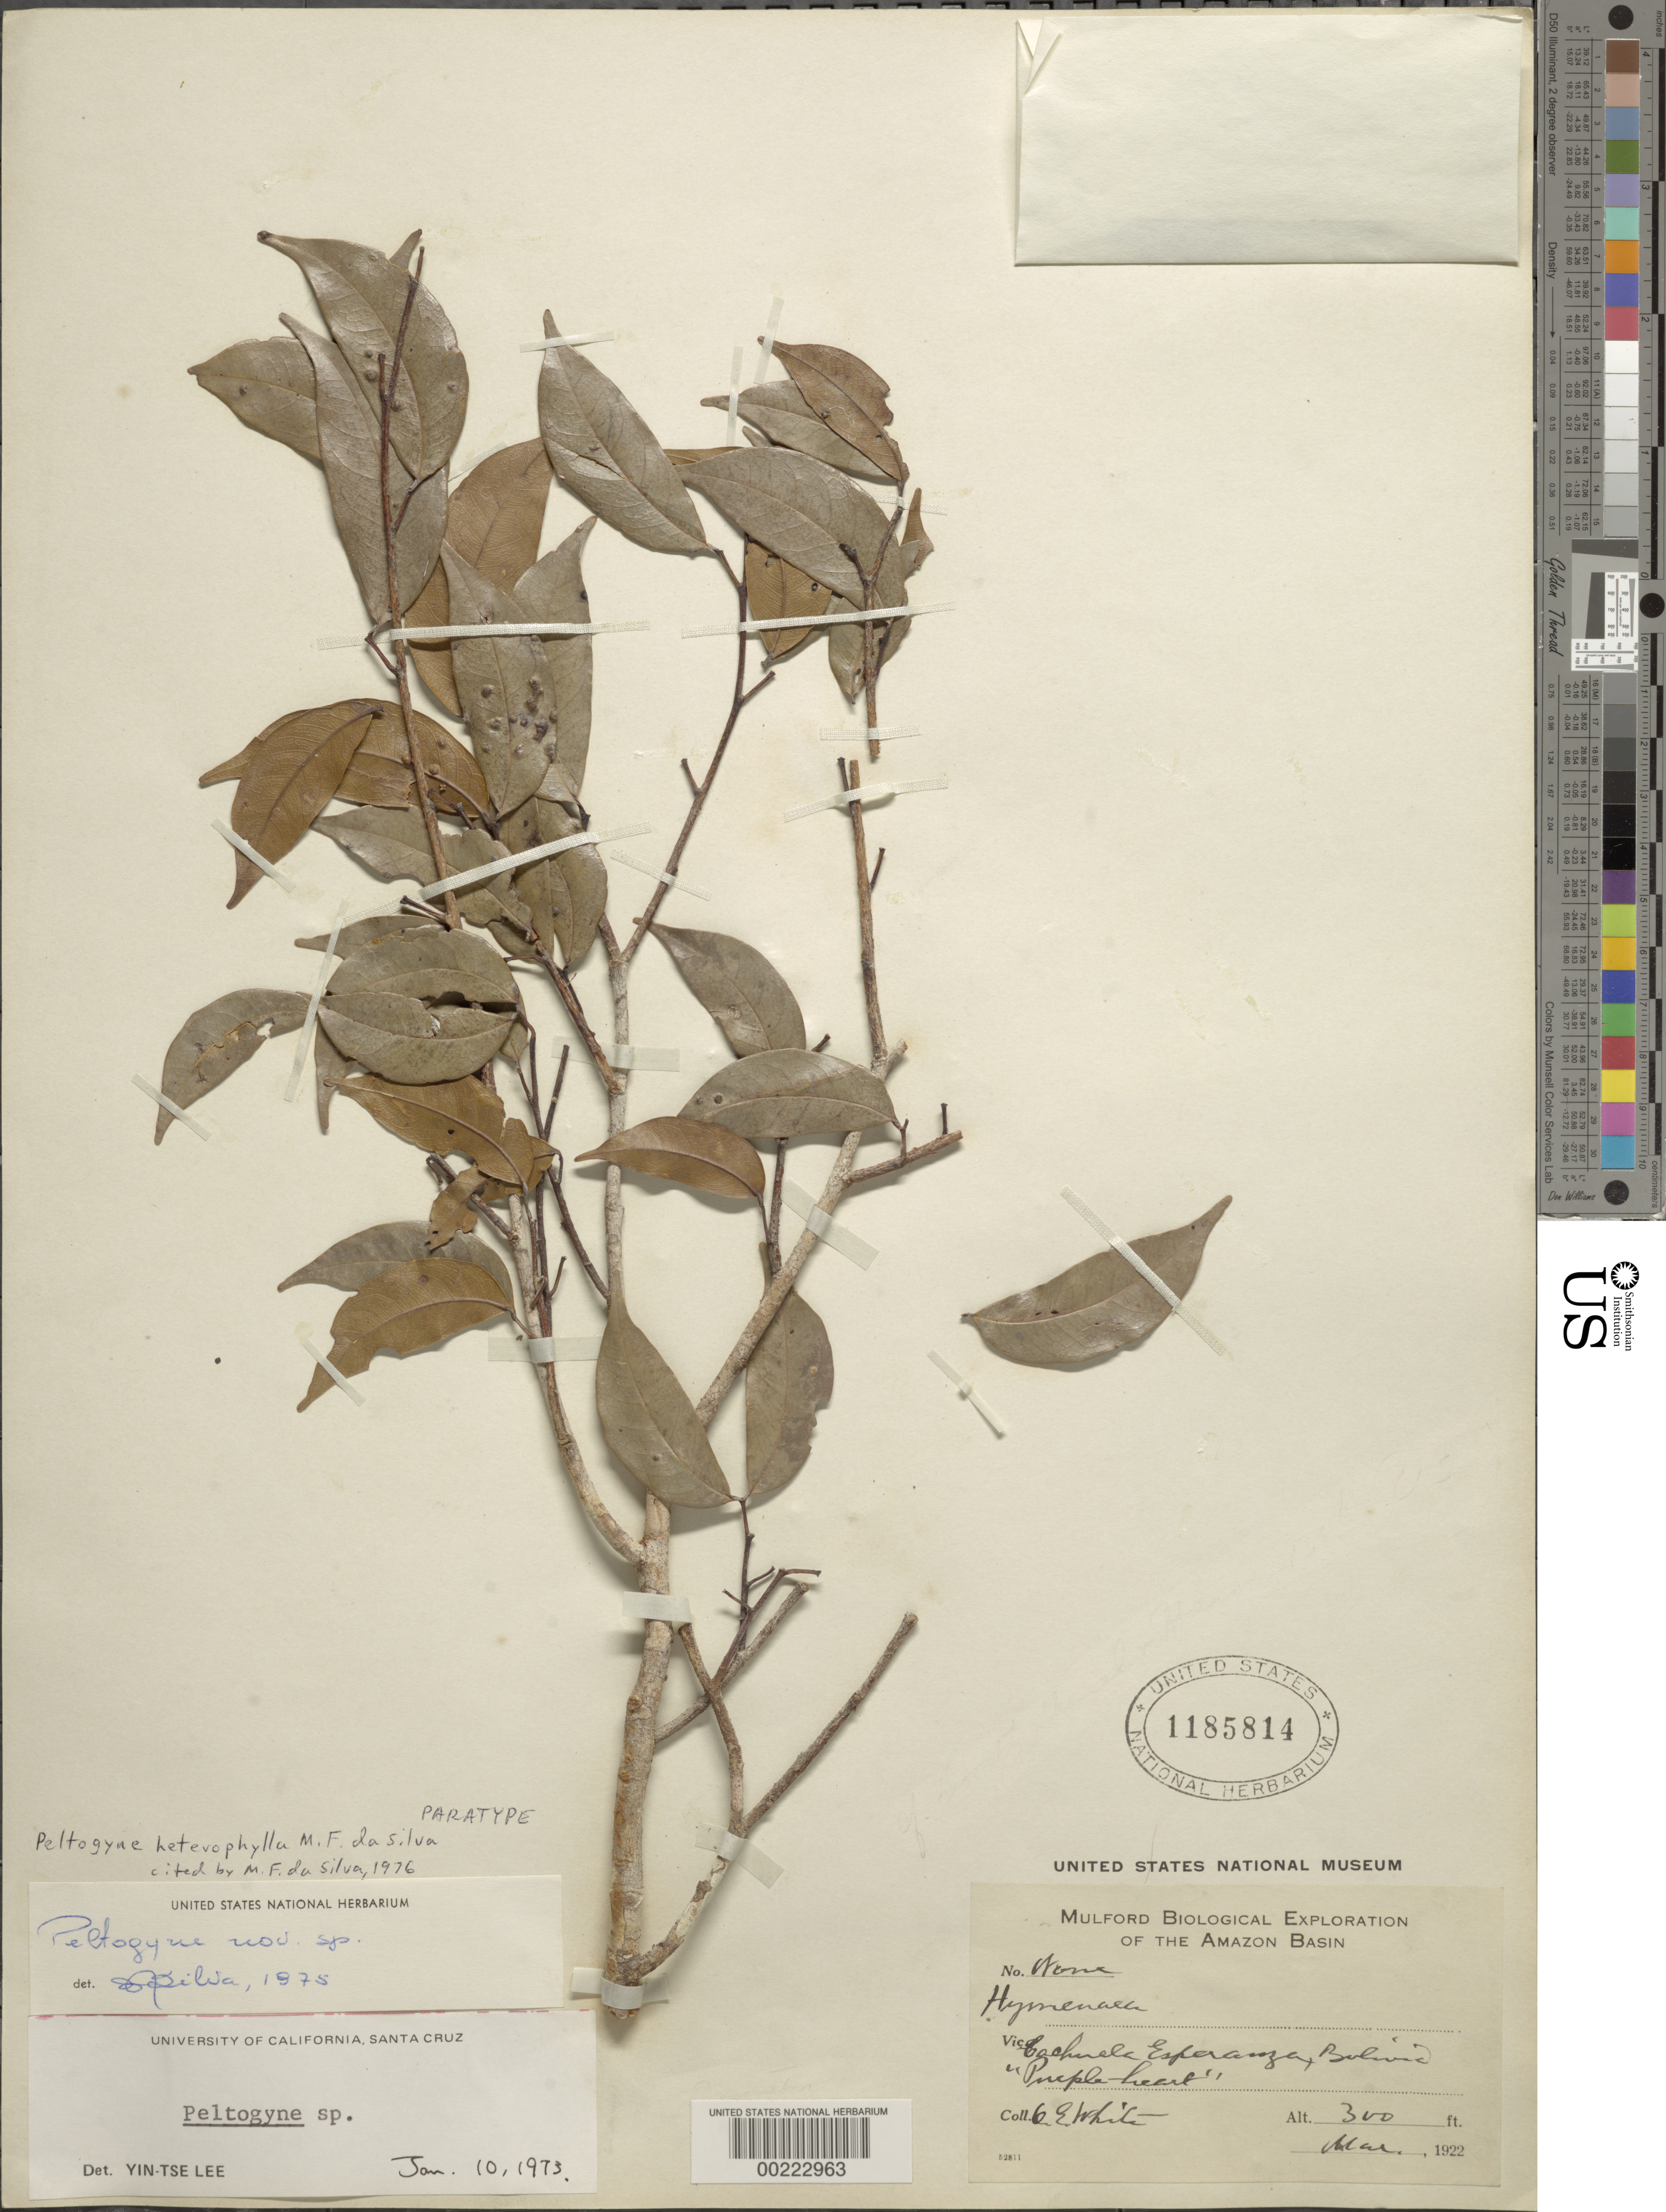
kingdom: Plantae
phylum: Tracheophyta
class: Magnoliopsida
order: Fabales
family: Fabaceae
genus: Peltogyne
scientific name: Peltogyne heterophylla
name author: M.F. Silva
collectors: O. E. White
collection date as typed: Mar. 1922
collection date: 1922-03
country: Bolivia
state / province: Beni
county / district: Vaca Diez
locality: Cachuela Esperanza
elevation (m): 91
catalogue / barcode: US 1185814